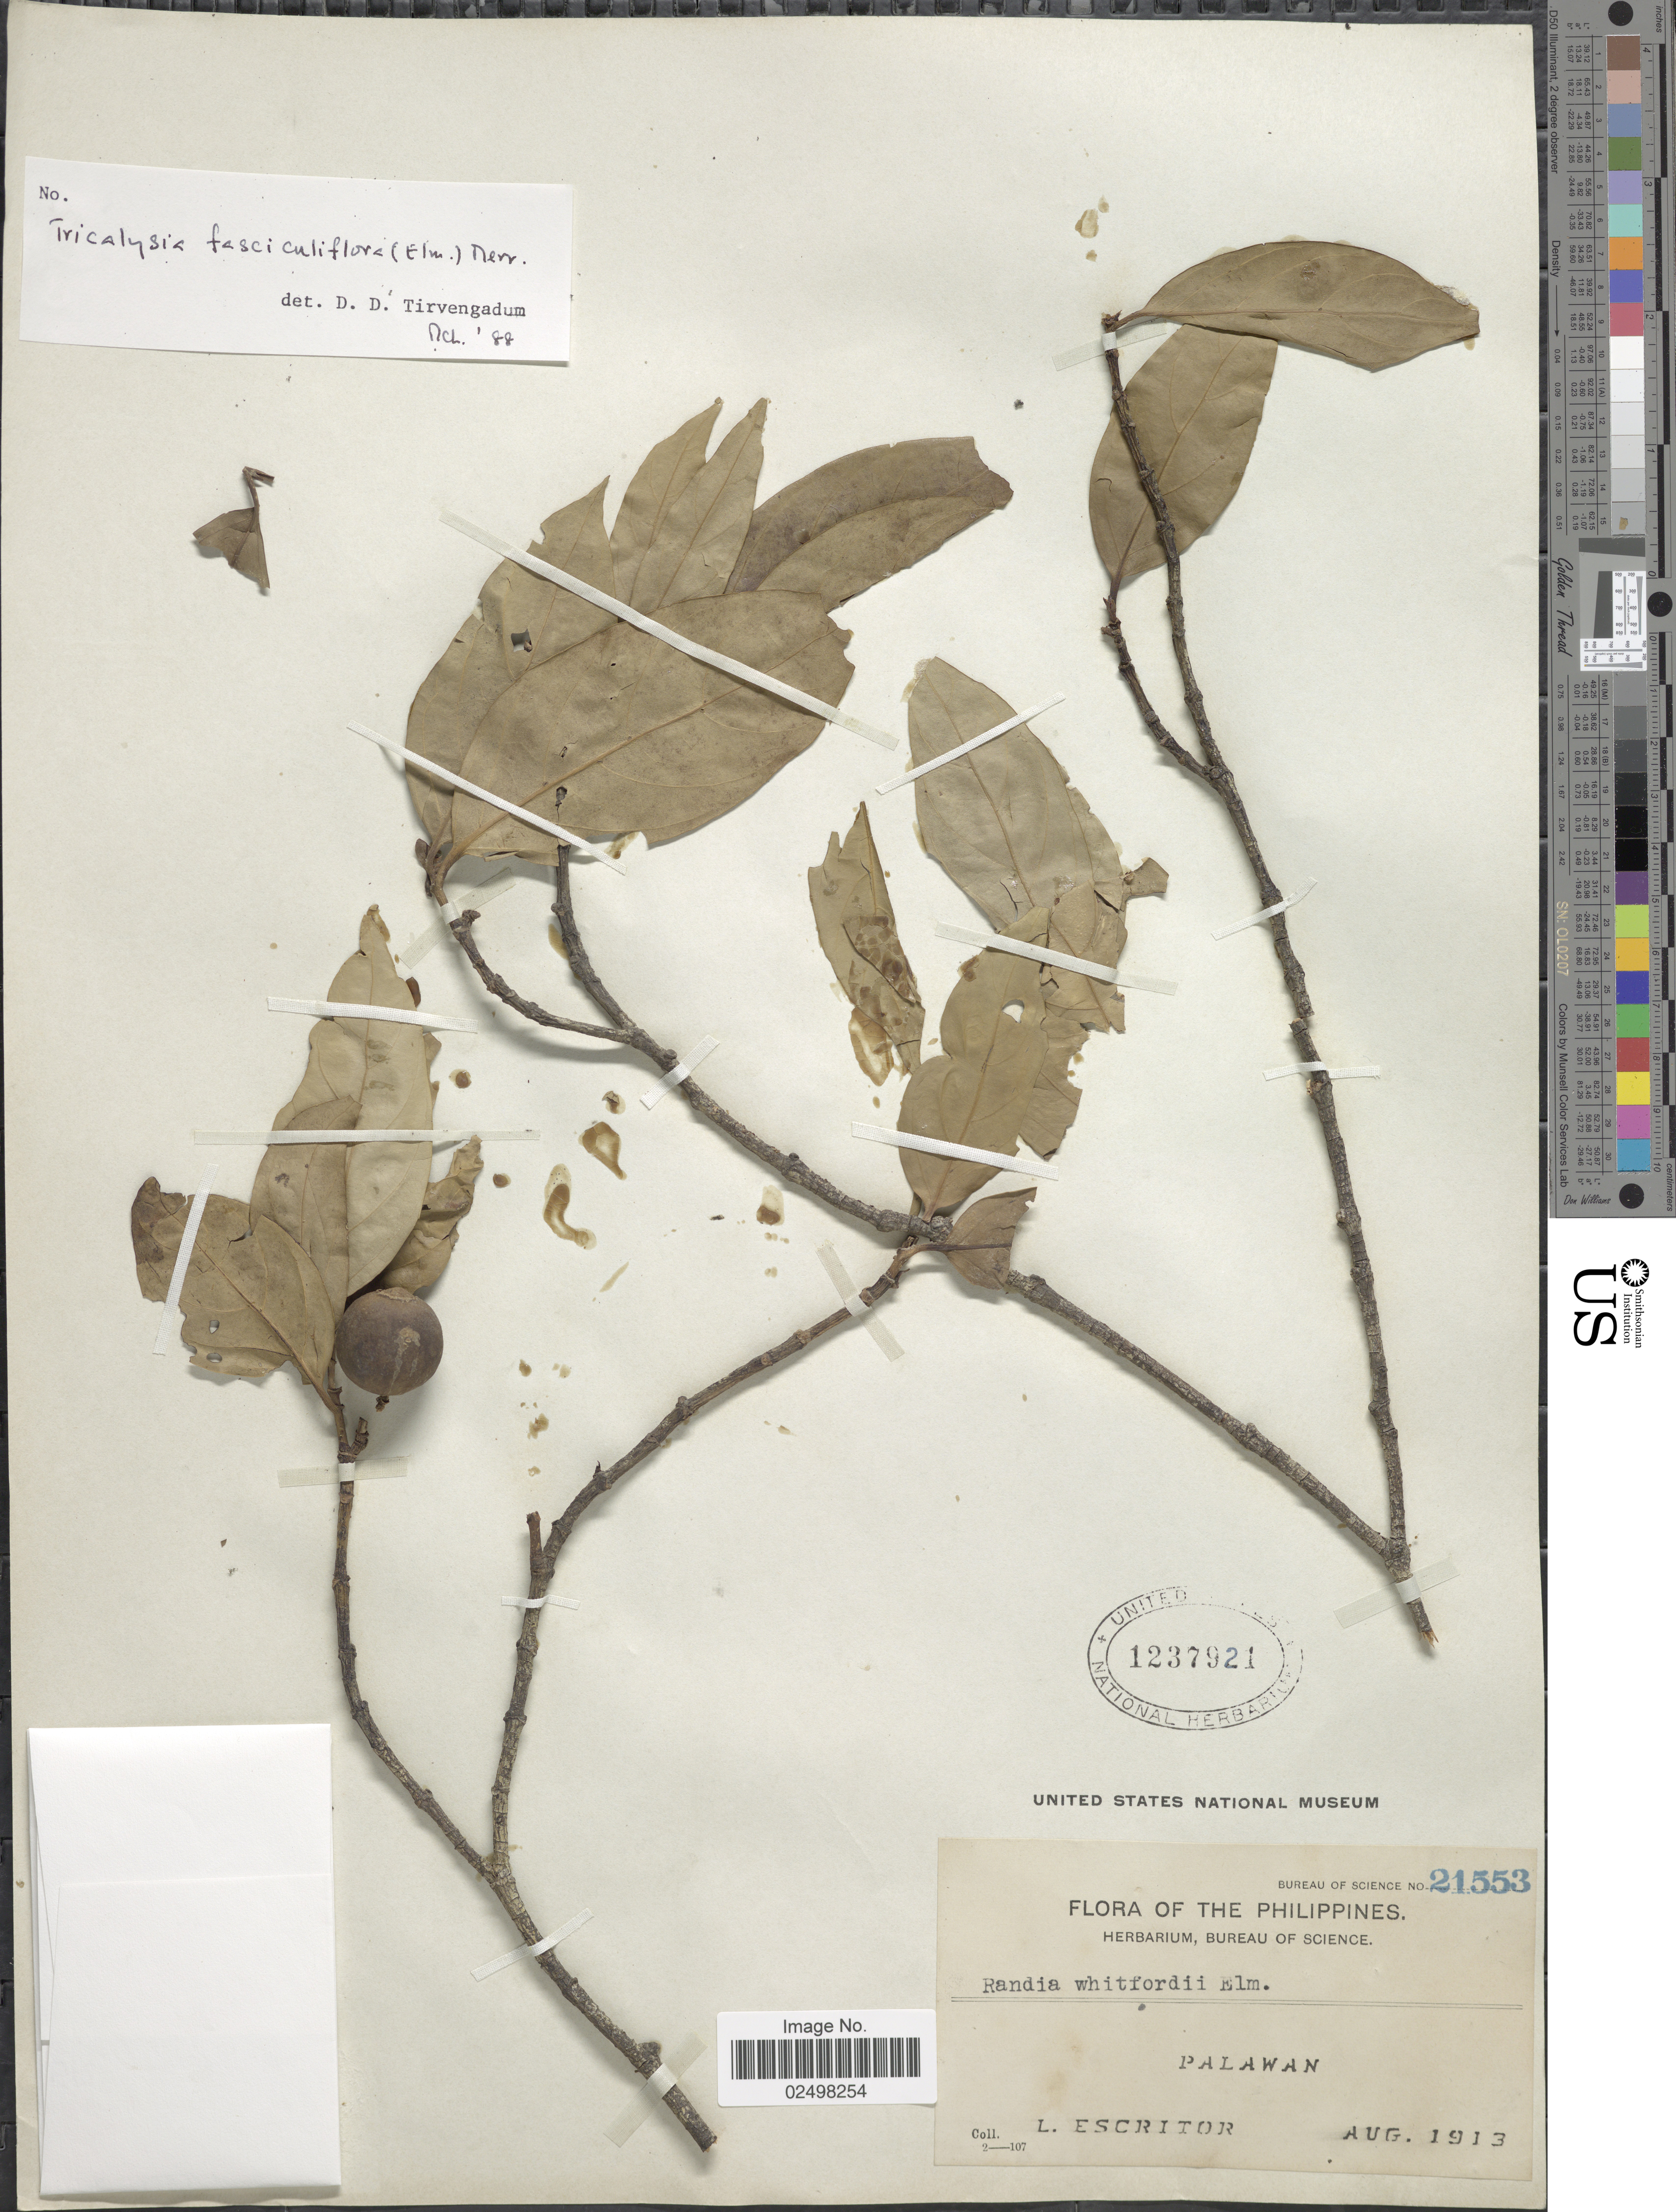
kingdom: Plantae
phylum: Tracheophyta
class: Magnoliopsida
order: Gentianales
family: Rubiaceae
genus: Tricalysia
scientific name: Tricalysia fasciculiflora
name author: (Elmer) Merr.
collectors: L. Escritor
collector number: Bureau of Science 21553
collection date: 1913-08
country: Philippines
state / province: Mimaropa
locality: Palawan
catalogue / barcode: US 1237921